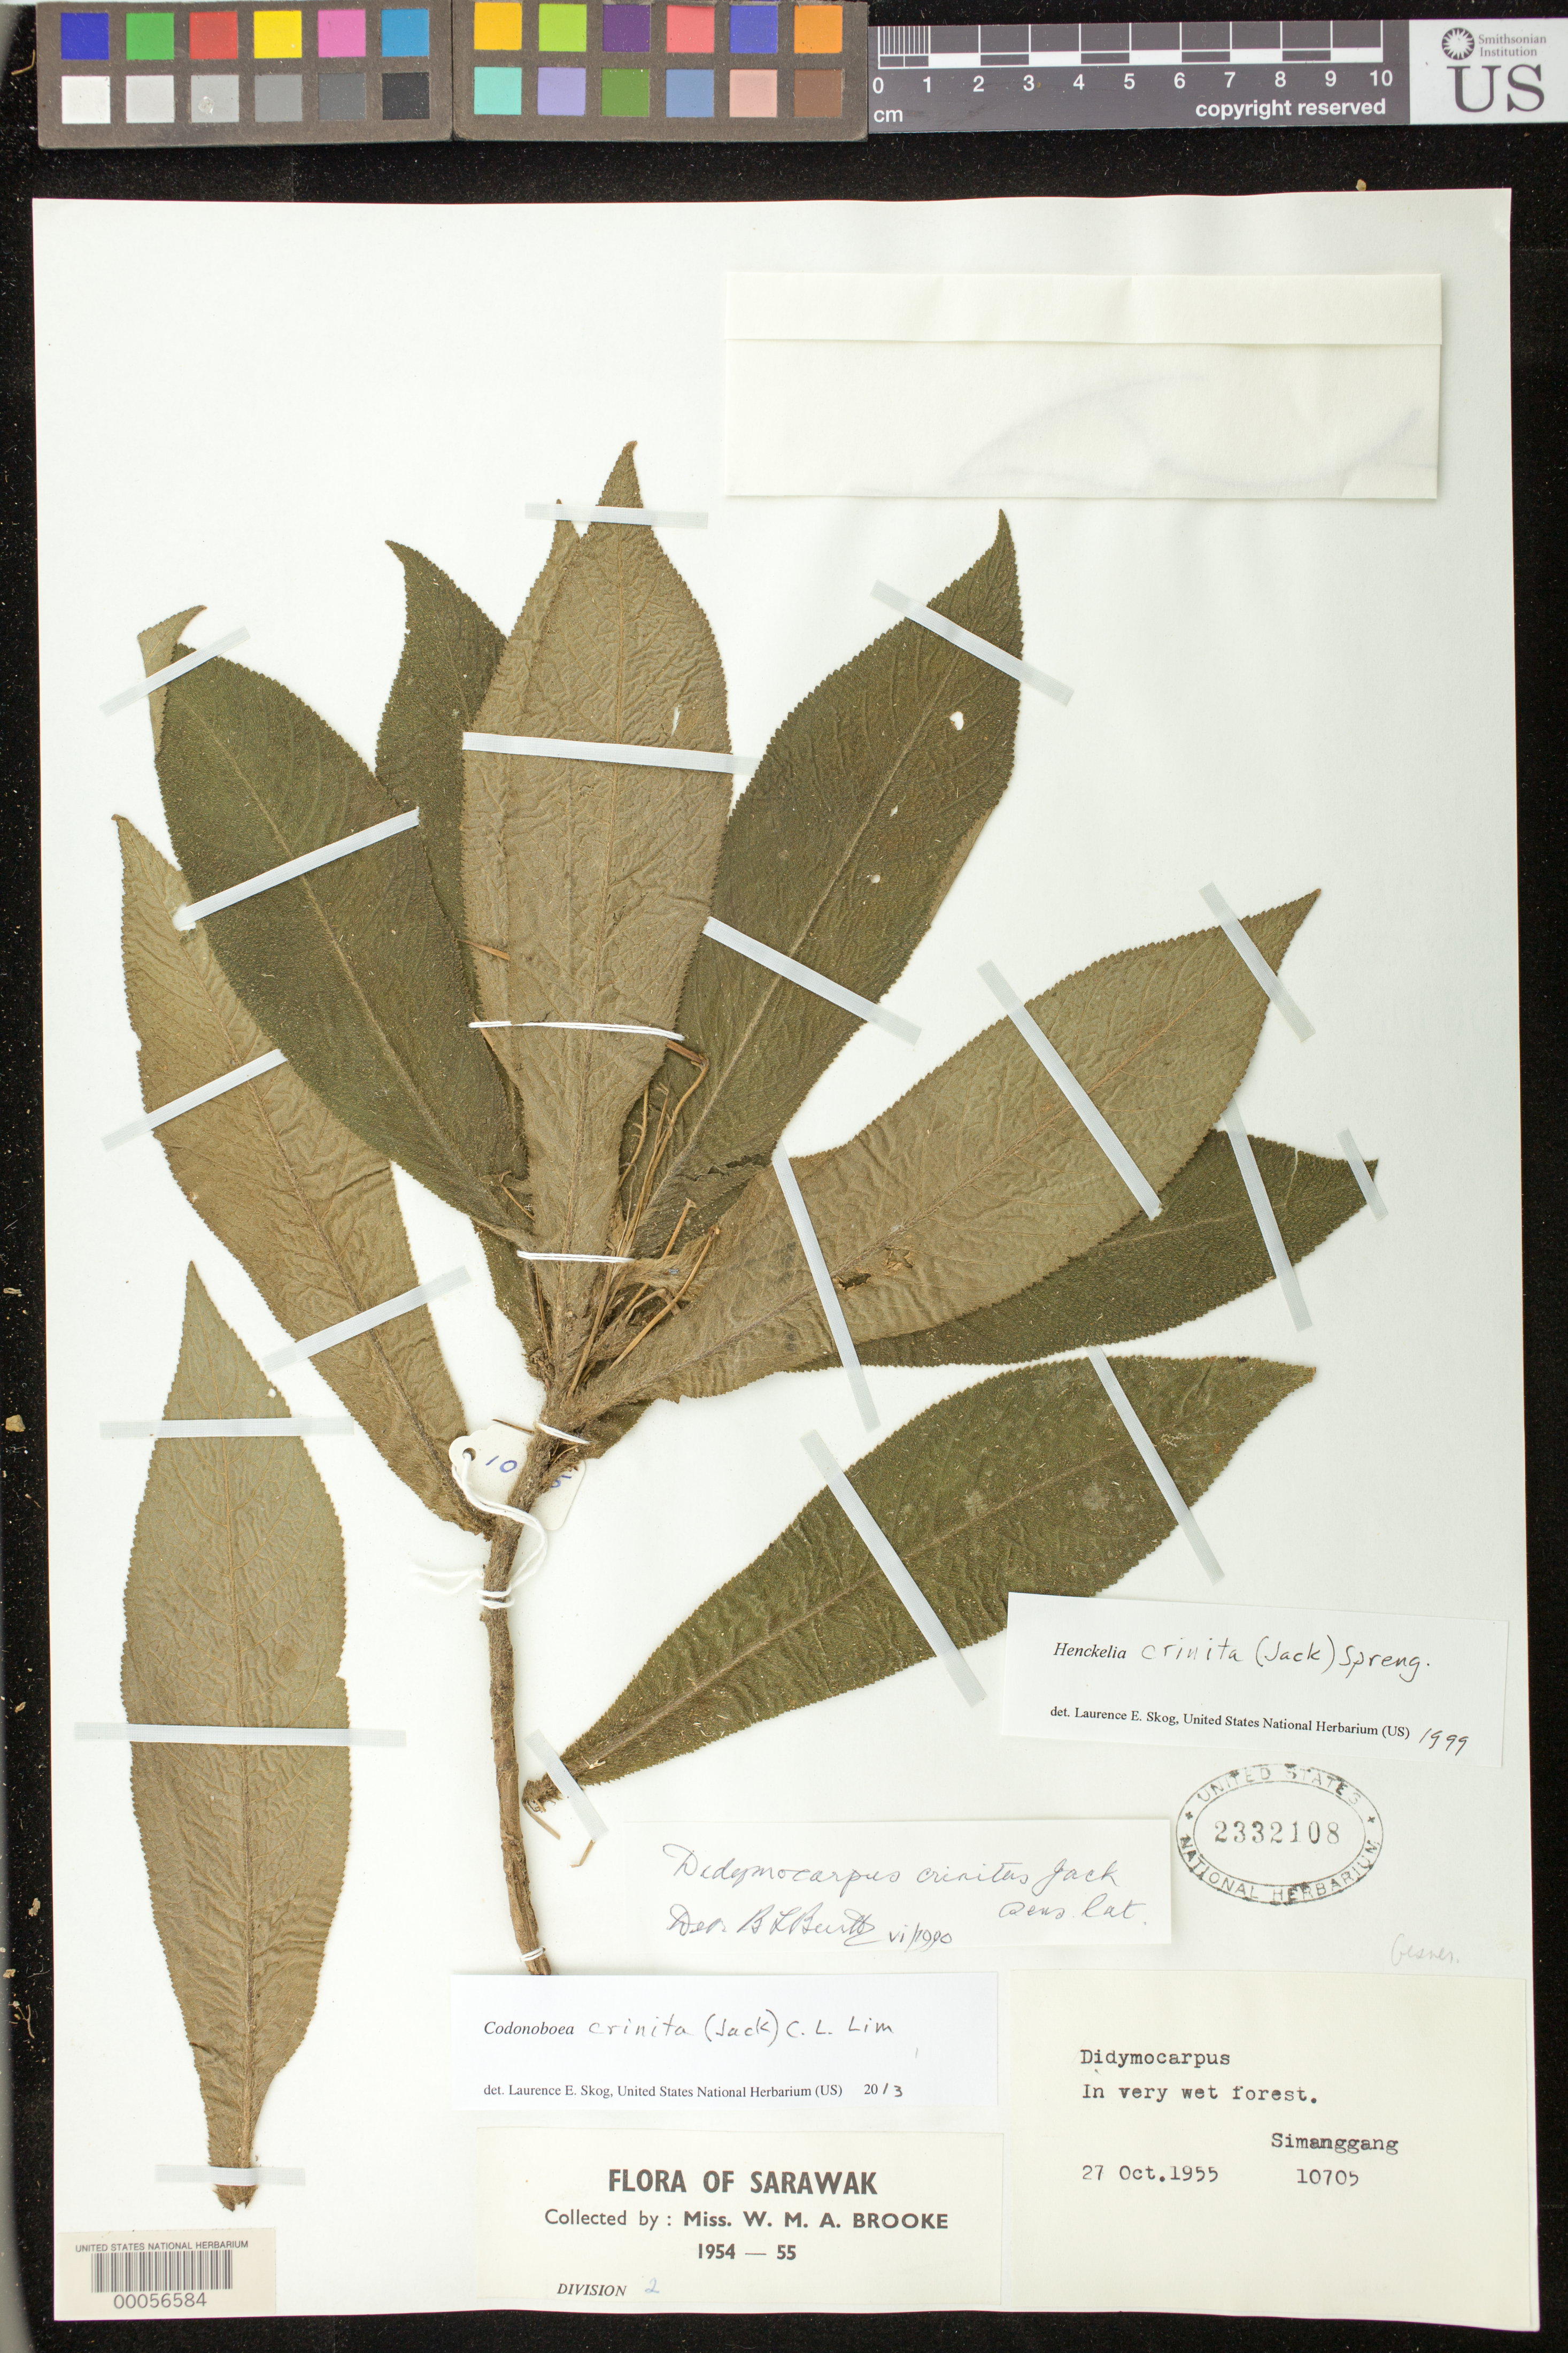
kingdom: Plantae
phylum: Tracheophyta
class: Magnoliopsida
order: Lamiales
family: Gesneriaceae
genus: Codonoboea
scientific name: Codonoboea crinita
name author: (Jack) C.L. Lim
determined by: Skog, Laurence E.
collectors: W. Brooke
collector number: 10705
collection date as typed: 27 Oct 1955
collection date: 1955-10-27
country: Malaysia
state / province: Sarawak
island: Borneo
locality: Simanggang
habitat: Very wet forest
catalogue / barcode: US 2332108